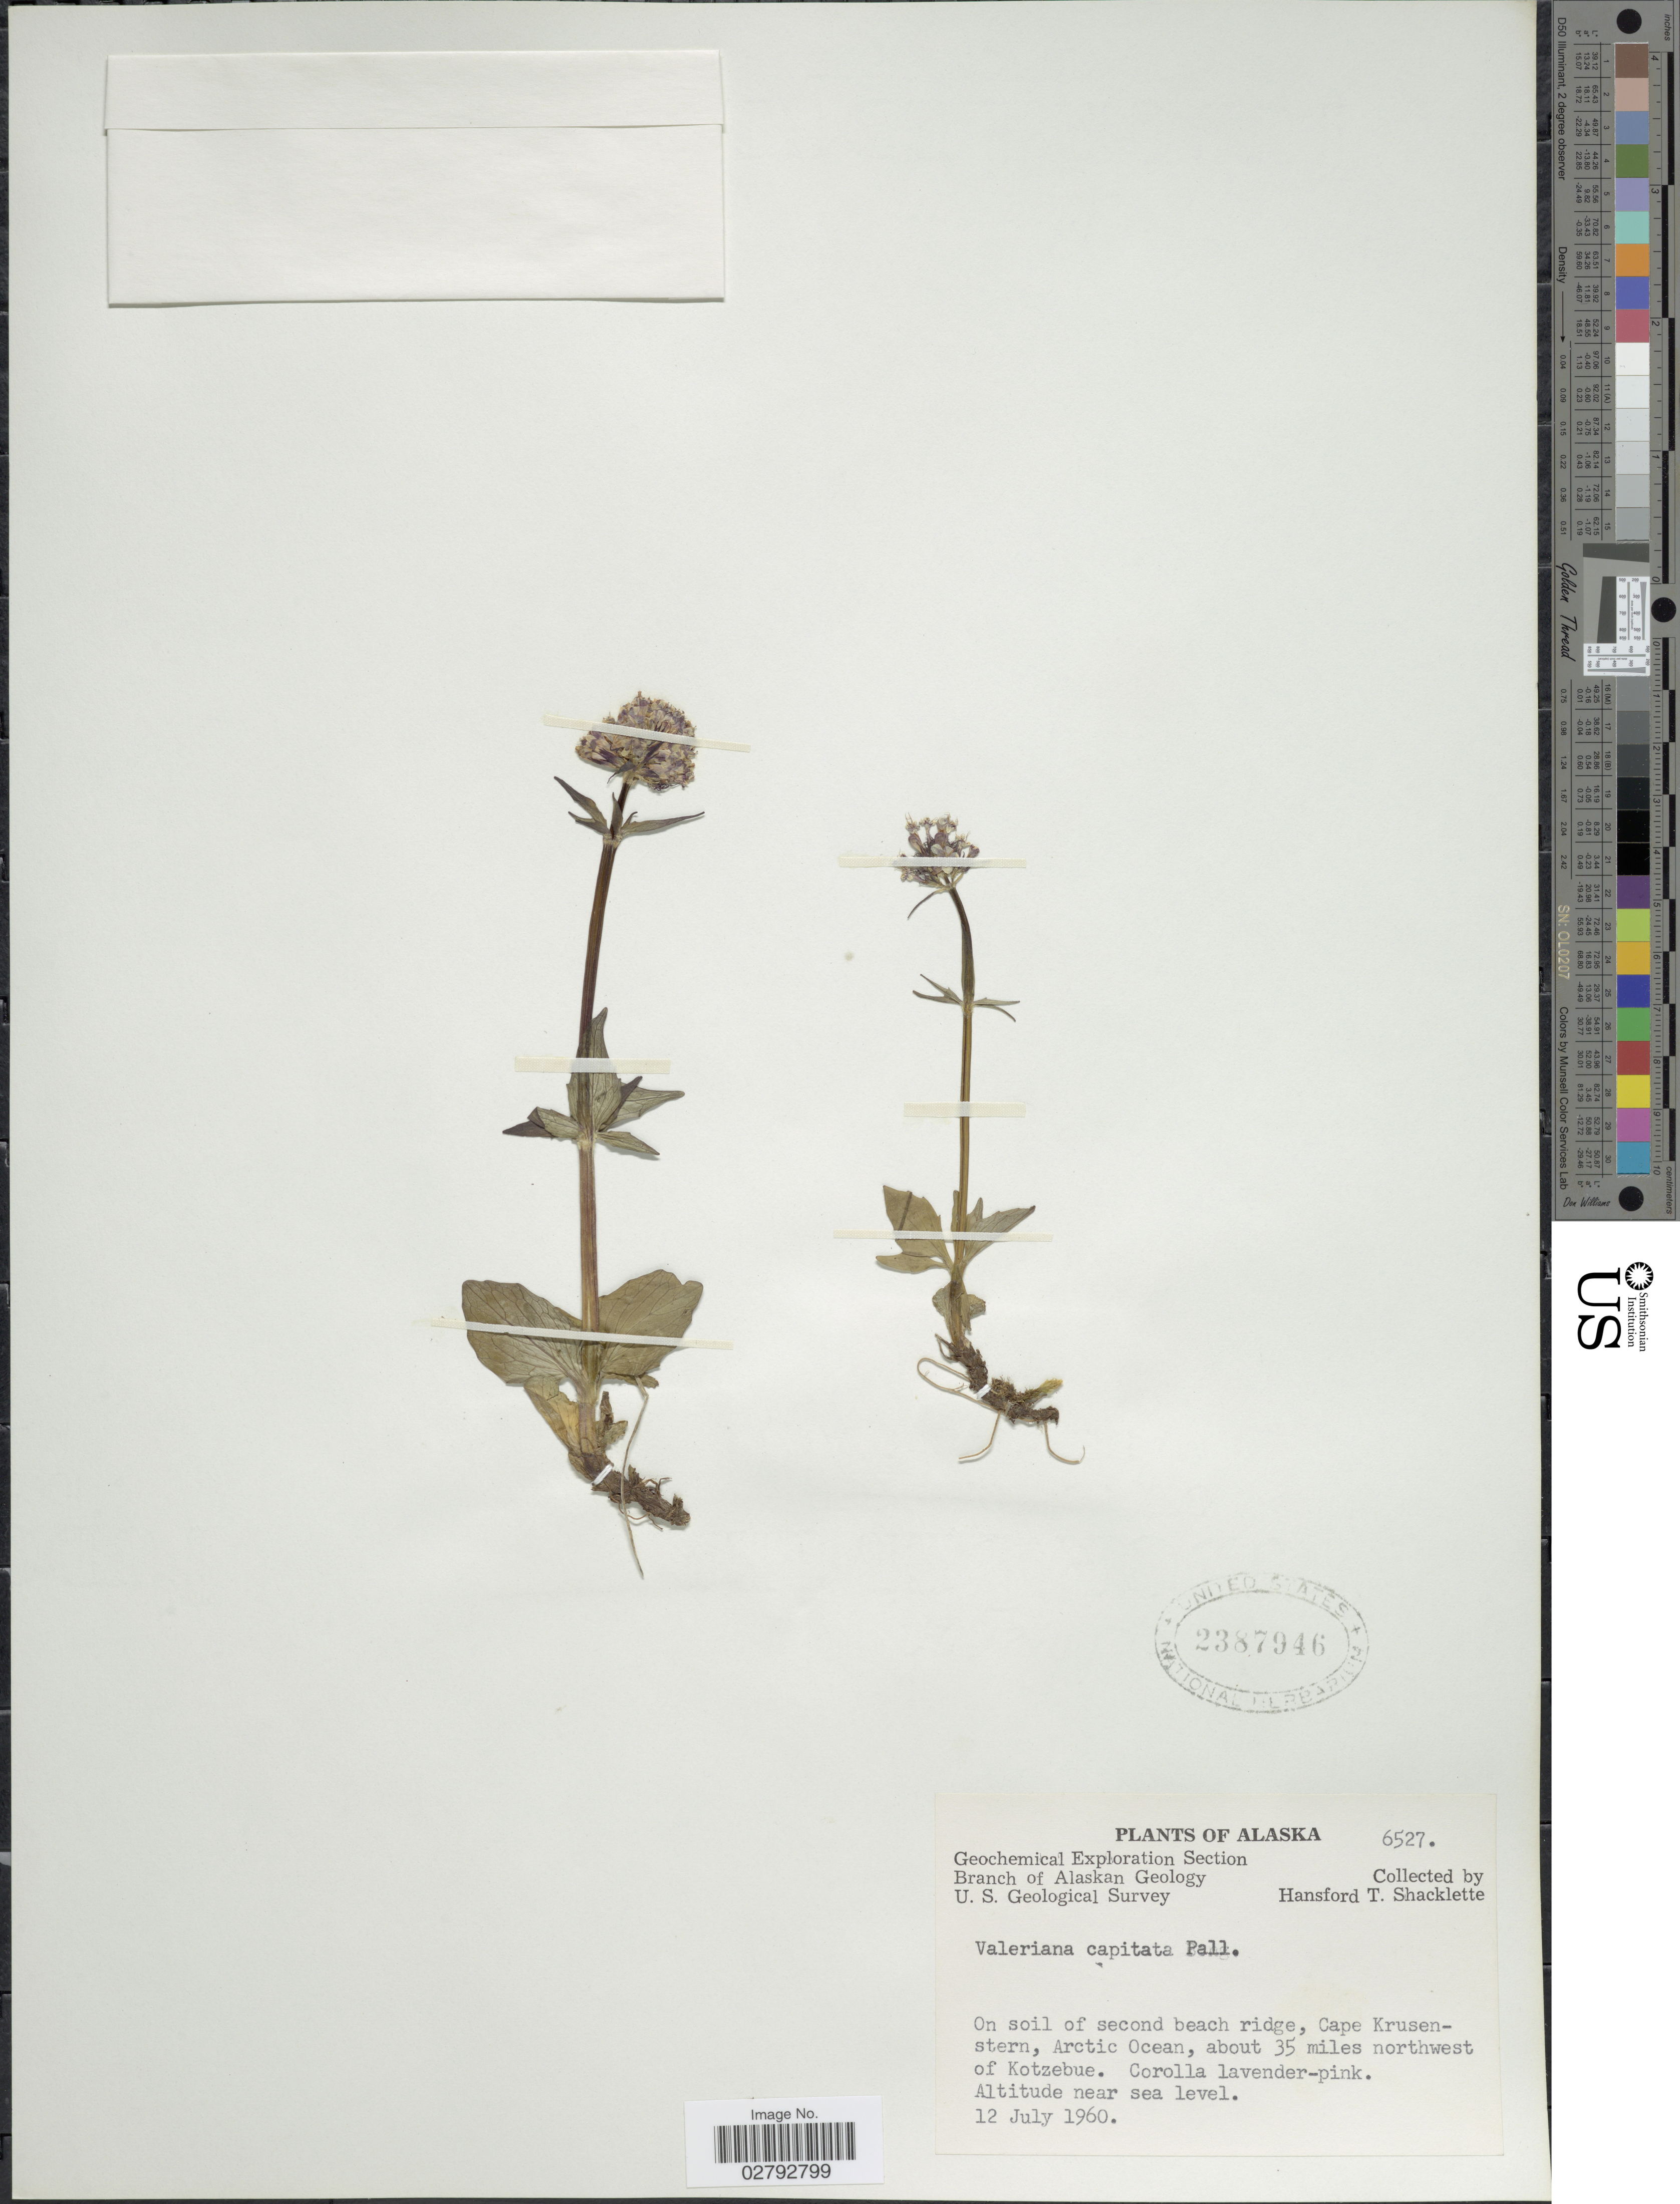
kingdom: Plantae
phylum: Tracheophyta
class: Magnoliopsida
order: Dipsacales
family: Caprifoliaceae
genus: Valeriana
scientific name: Valeriana capitata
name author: Link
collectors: H. Shacklette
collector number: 6527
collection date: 1960-07-12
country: United States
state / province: Alaska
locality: On soil of second beach ridge, Cape Krusenstern, Arctic Ocean, about 35 miles northwest of Kotzebue.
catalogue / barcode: US 2387946